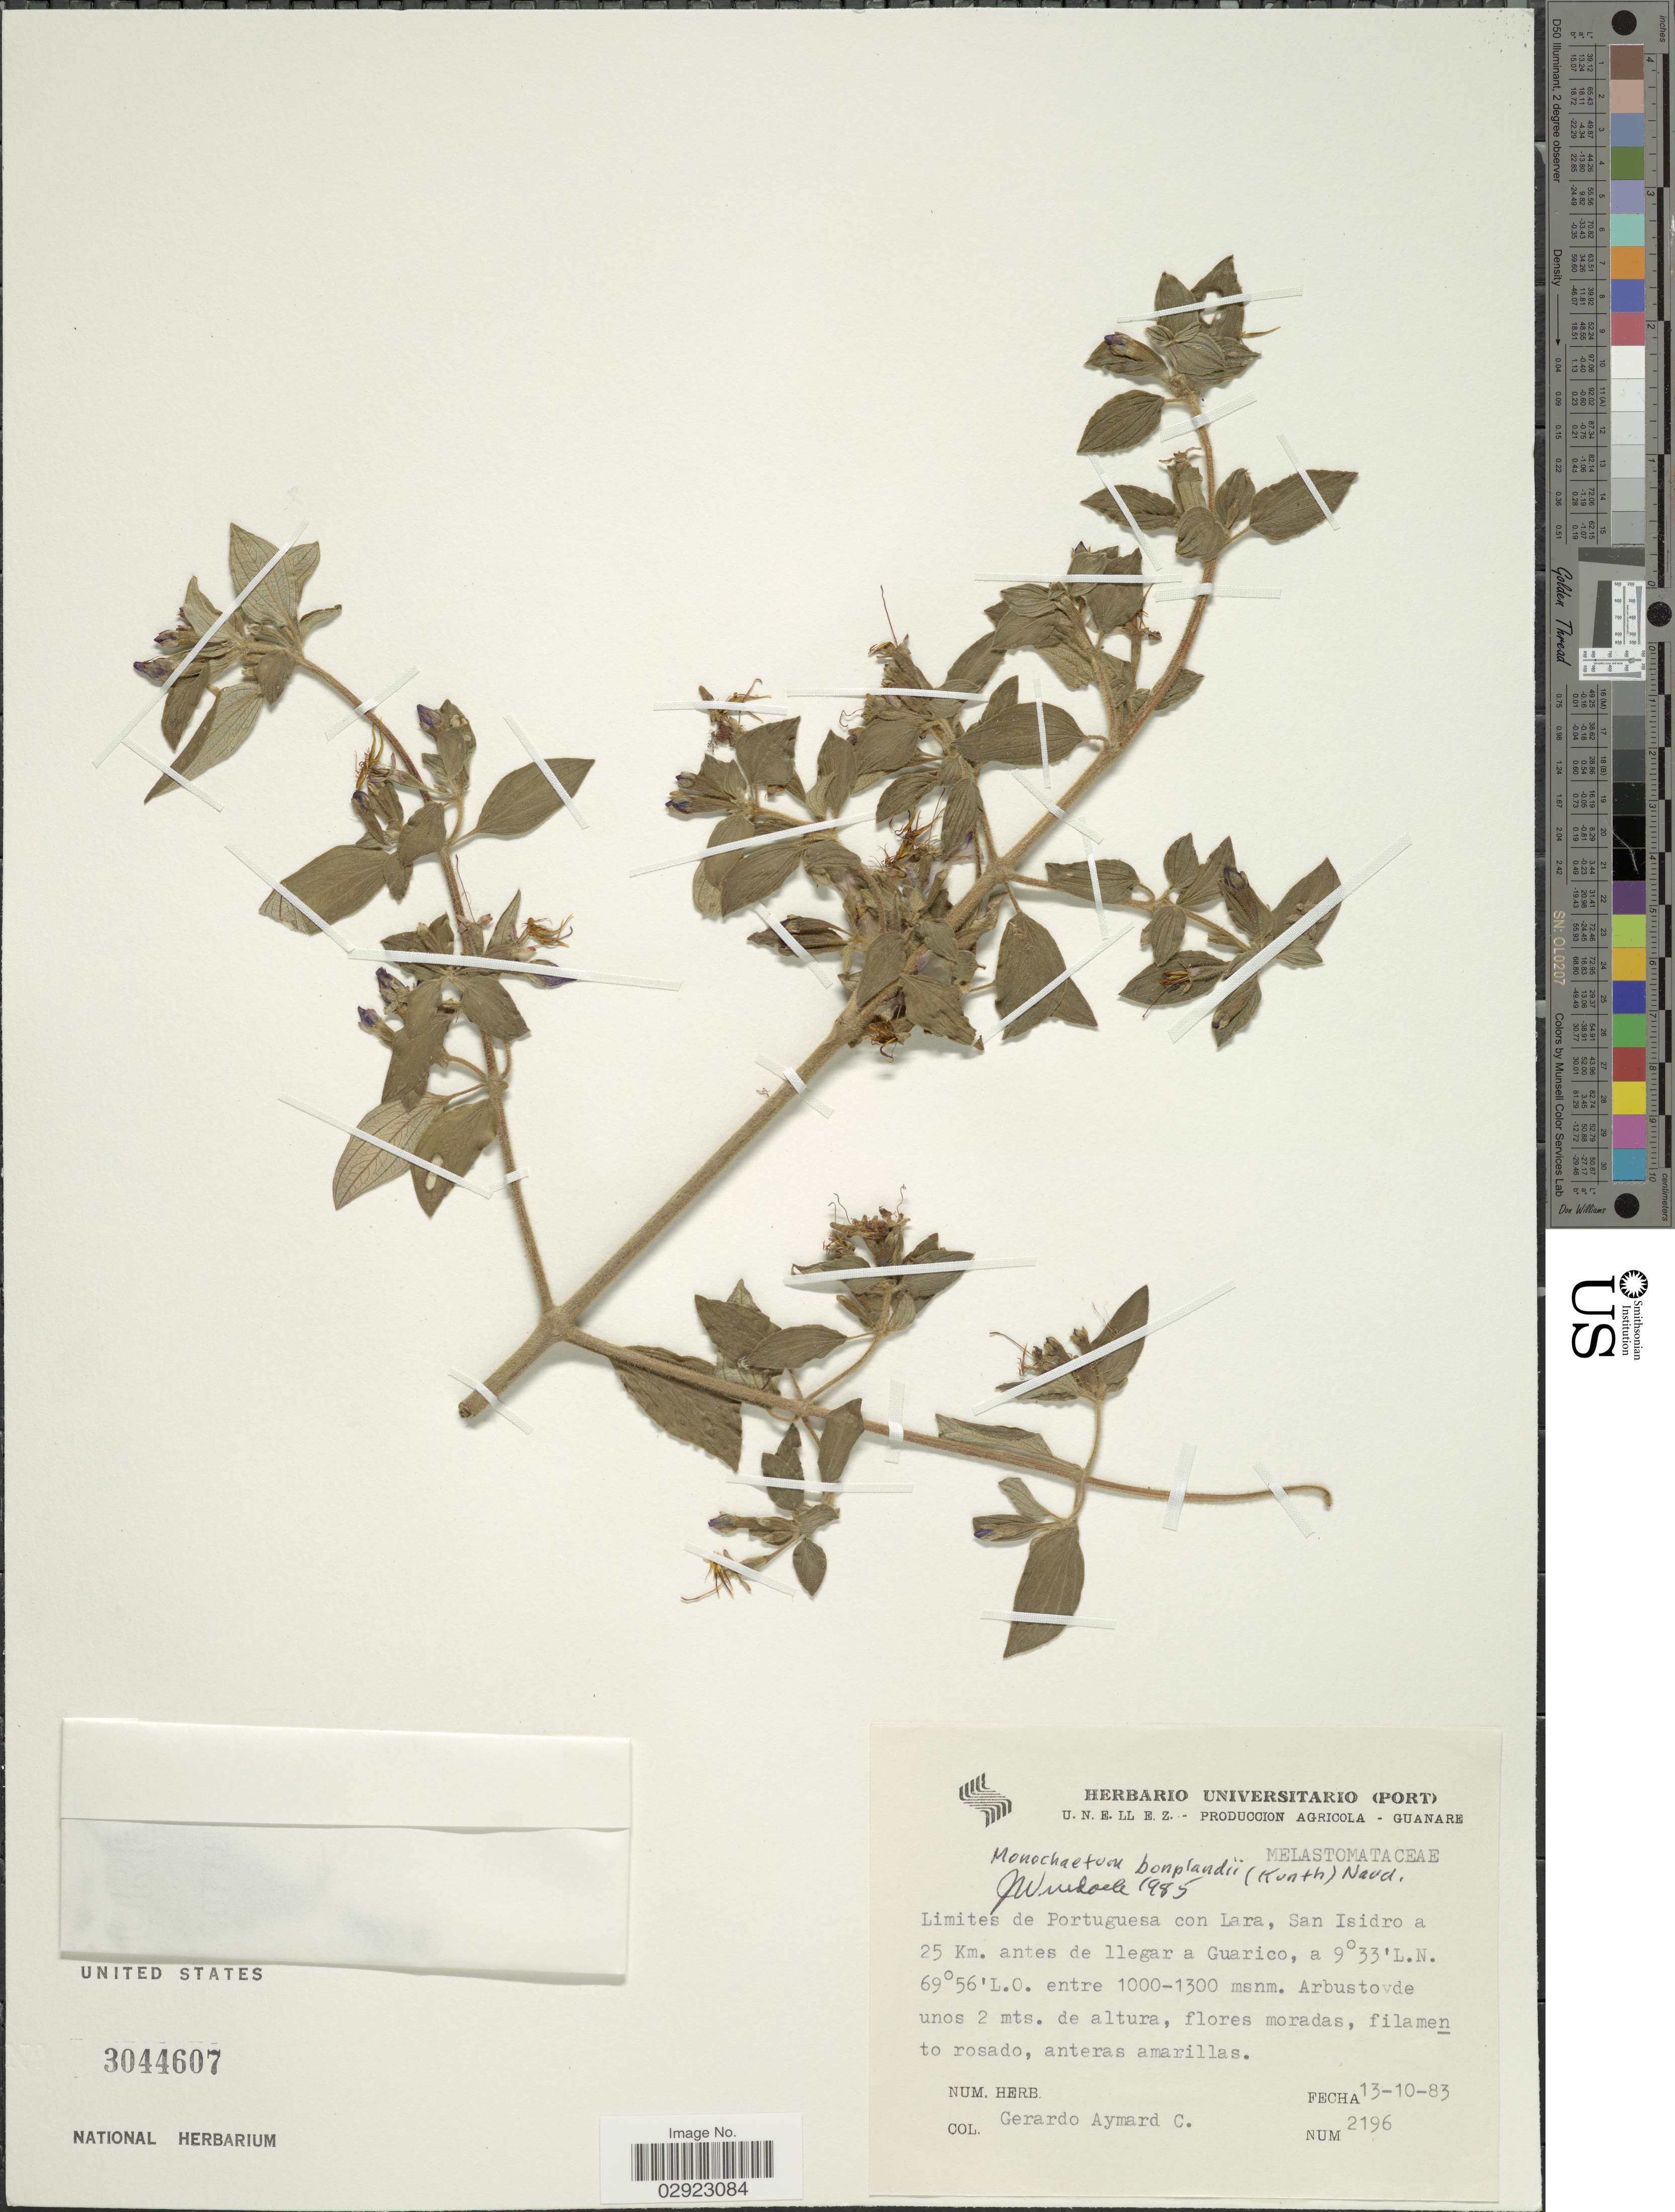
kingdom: Plantae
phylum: Tracheophyta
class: Magnoliopsida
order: Myrtales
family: Melastomataceae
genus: Monochaetum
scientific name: Monochaetum bonplandii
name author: (Kunth) Naudin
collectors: G. A. Aymard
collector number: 2196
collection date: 1983-10-13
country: Venezuela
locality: Limites de Portuguesa con Lara, San Isidro a 25 Km. antes de llegar a Guarico.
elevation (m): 1000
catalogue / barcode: US 3044607